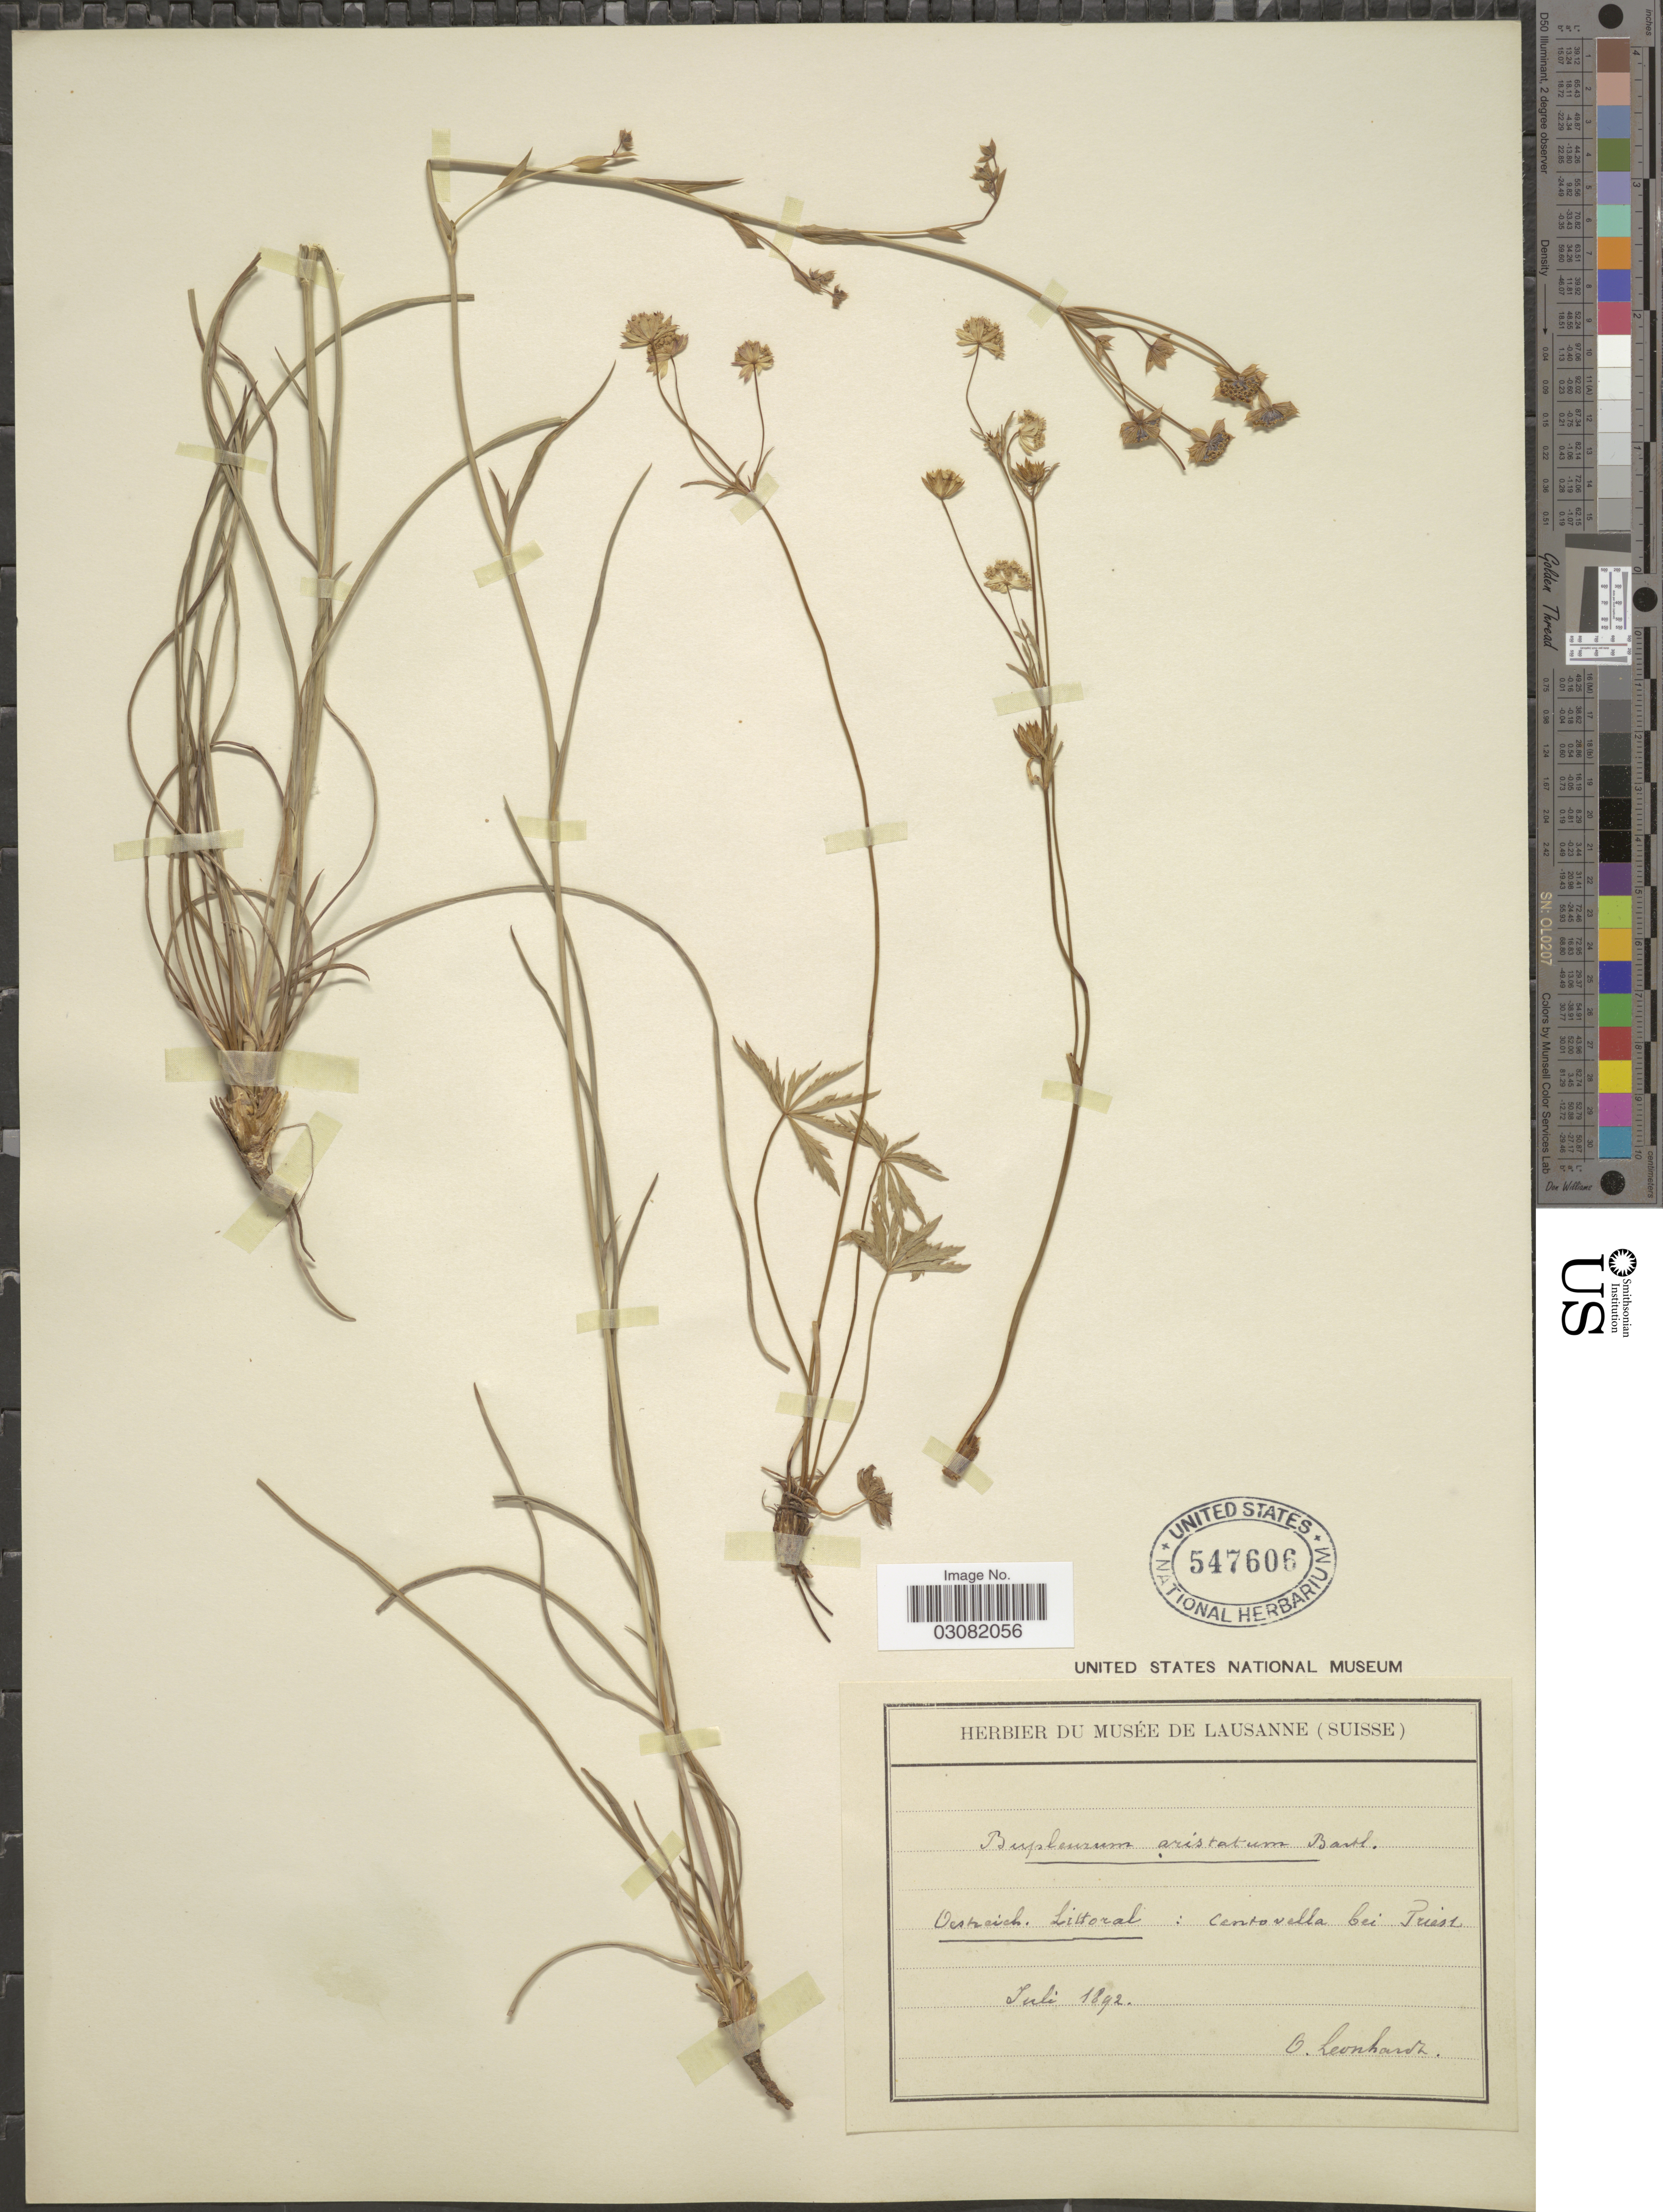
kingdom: Plantae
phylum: Tracheophyta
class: Magnoliopsida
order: Apiales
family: Apiaceae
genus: Bupleurum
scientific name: Bupleurum veronense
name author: Turra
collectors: O. Leonhardt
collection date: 1892-07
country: Italy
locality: Oestreich Littoral: Centovella bei Triest.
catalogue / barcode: US 547606